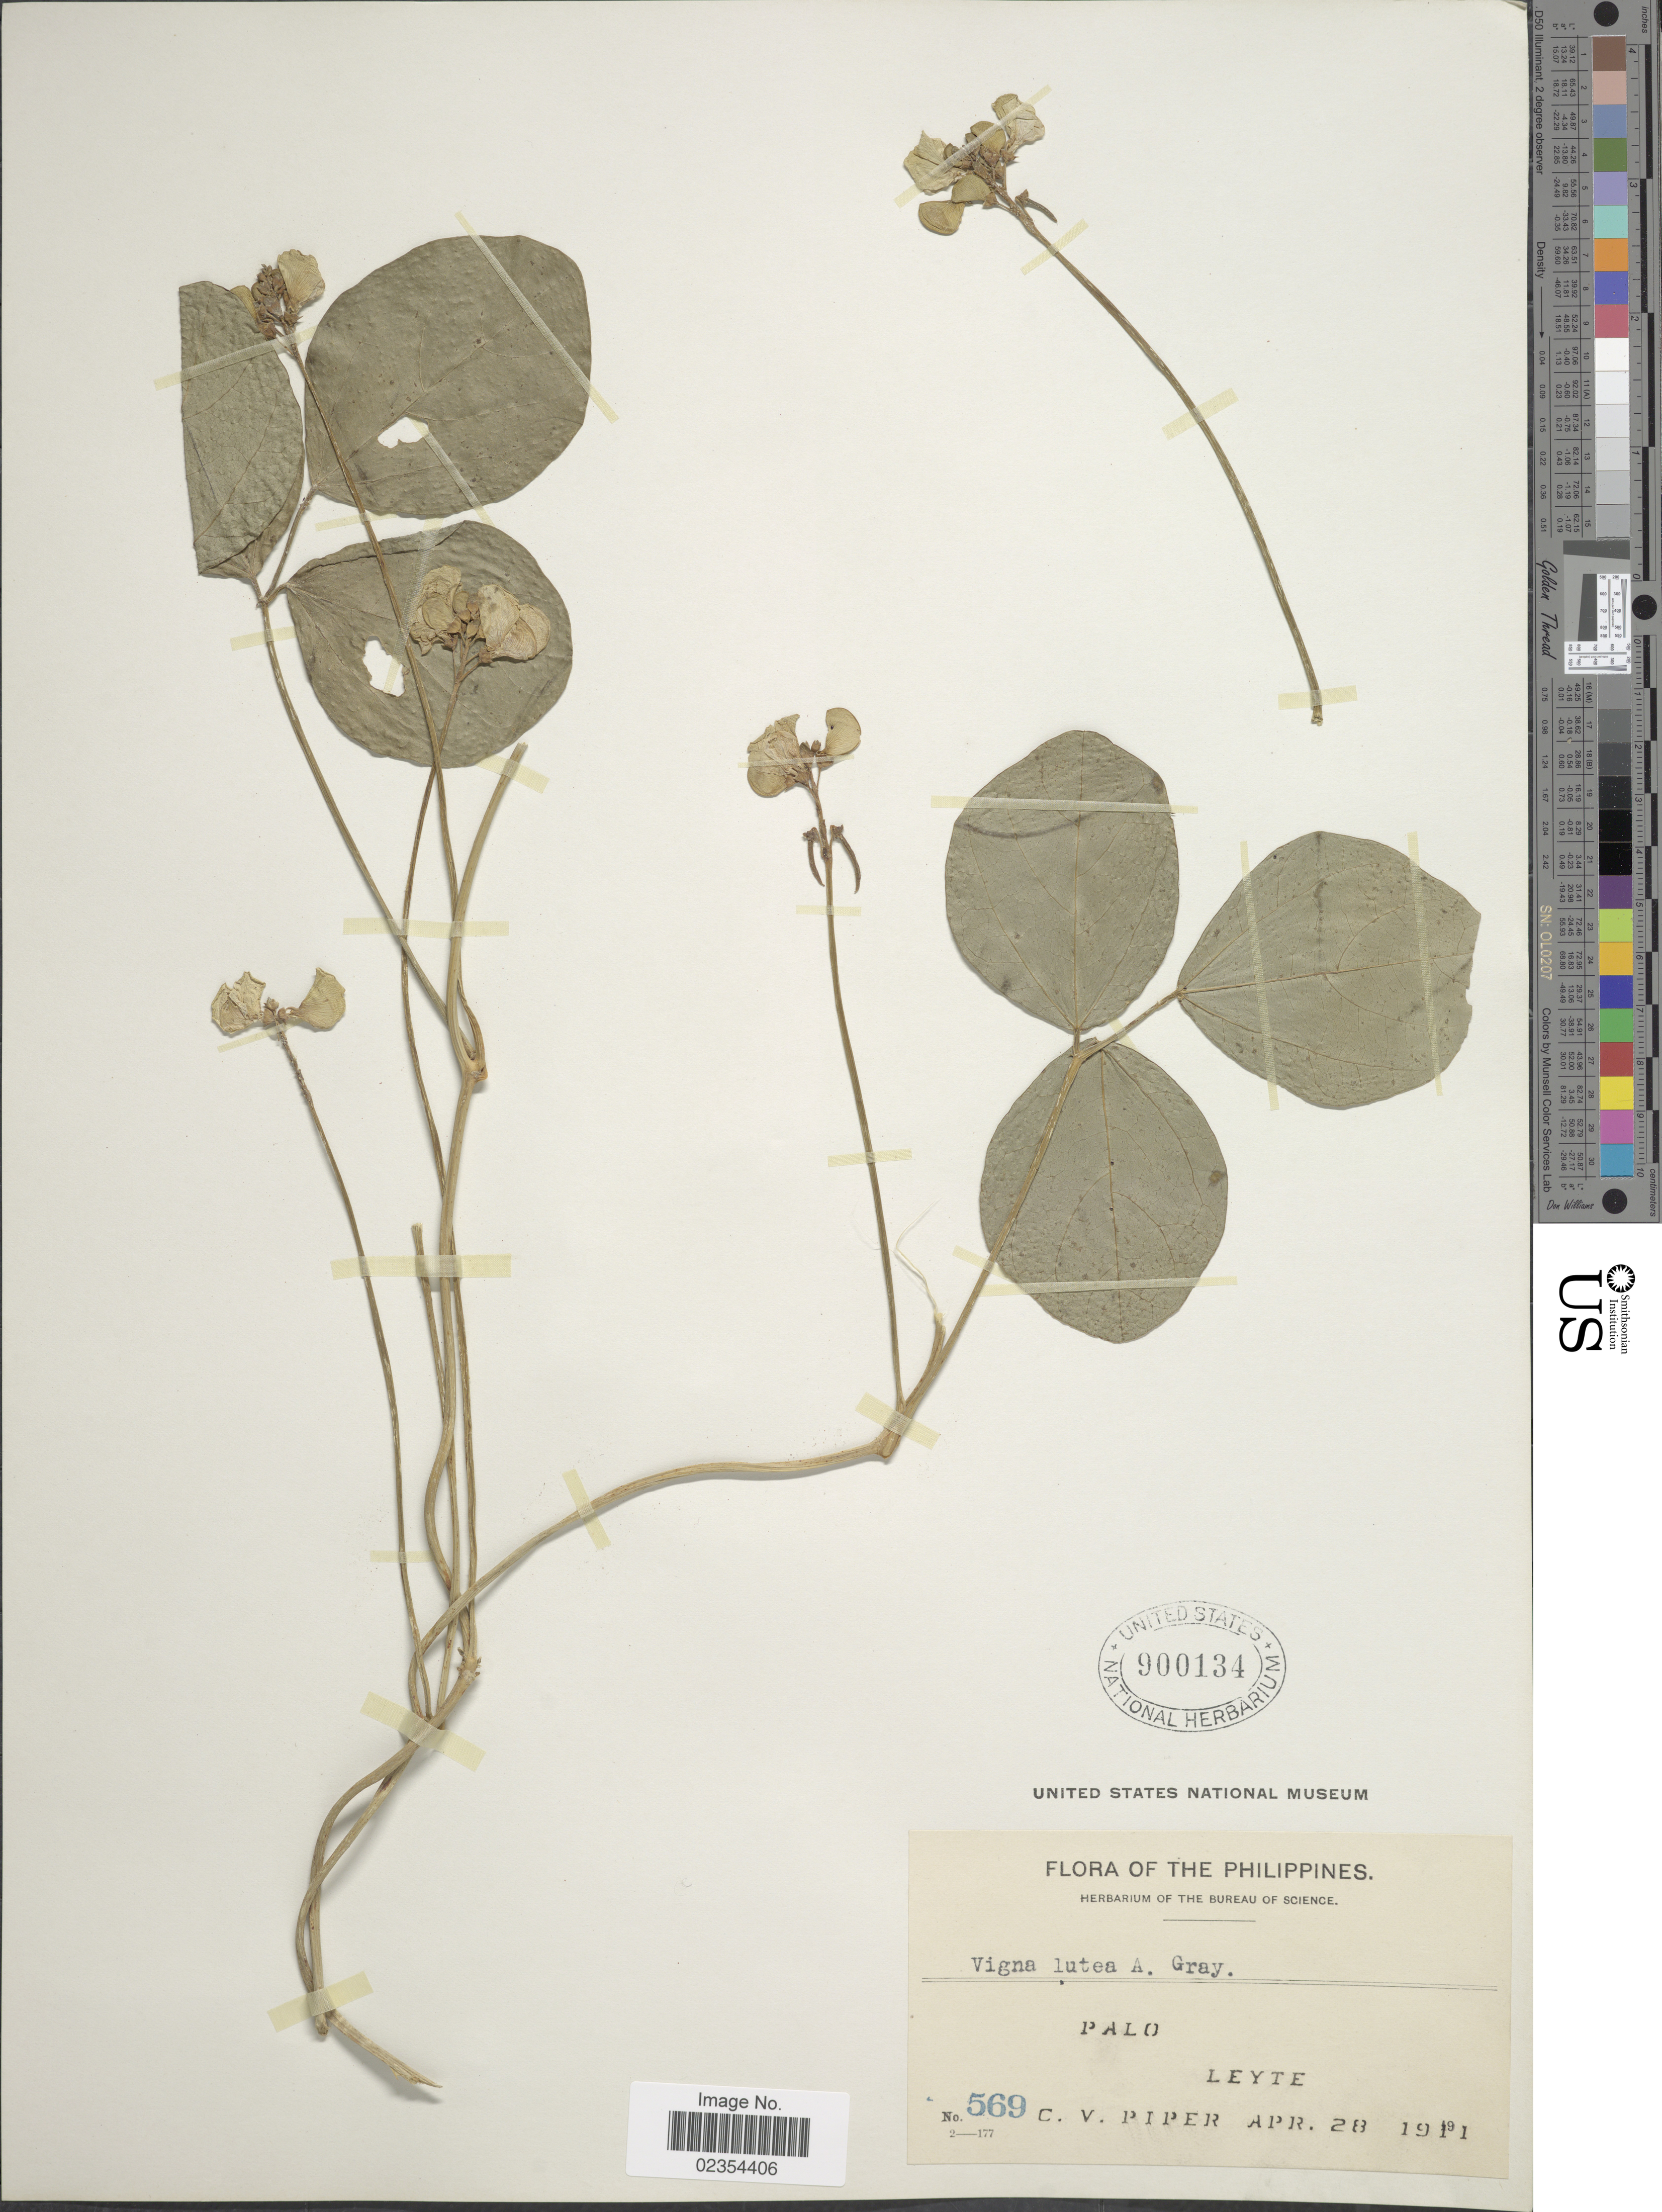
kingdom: Plantae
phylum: Tracheophyta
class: Magnoliopsida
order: Fabales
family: Fabaceae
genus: Vigna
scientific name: Vigna marina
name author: (Burm.) Merr.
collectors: C. V. Piper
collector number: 569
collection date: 1911-04-28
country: Philippines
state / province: Eastern Visayas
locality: Palo, Leyte.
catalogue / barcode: US 900134